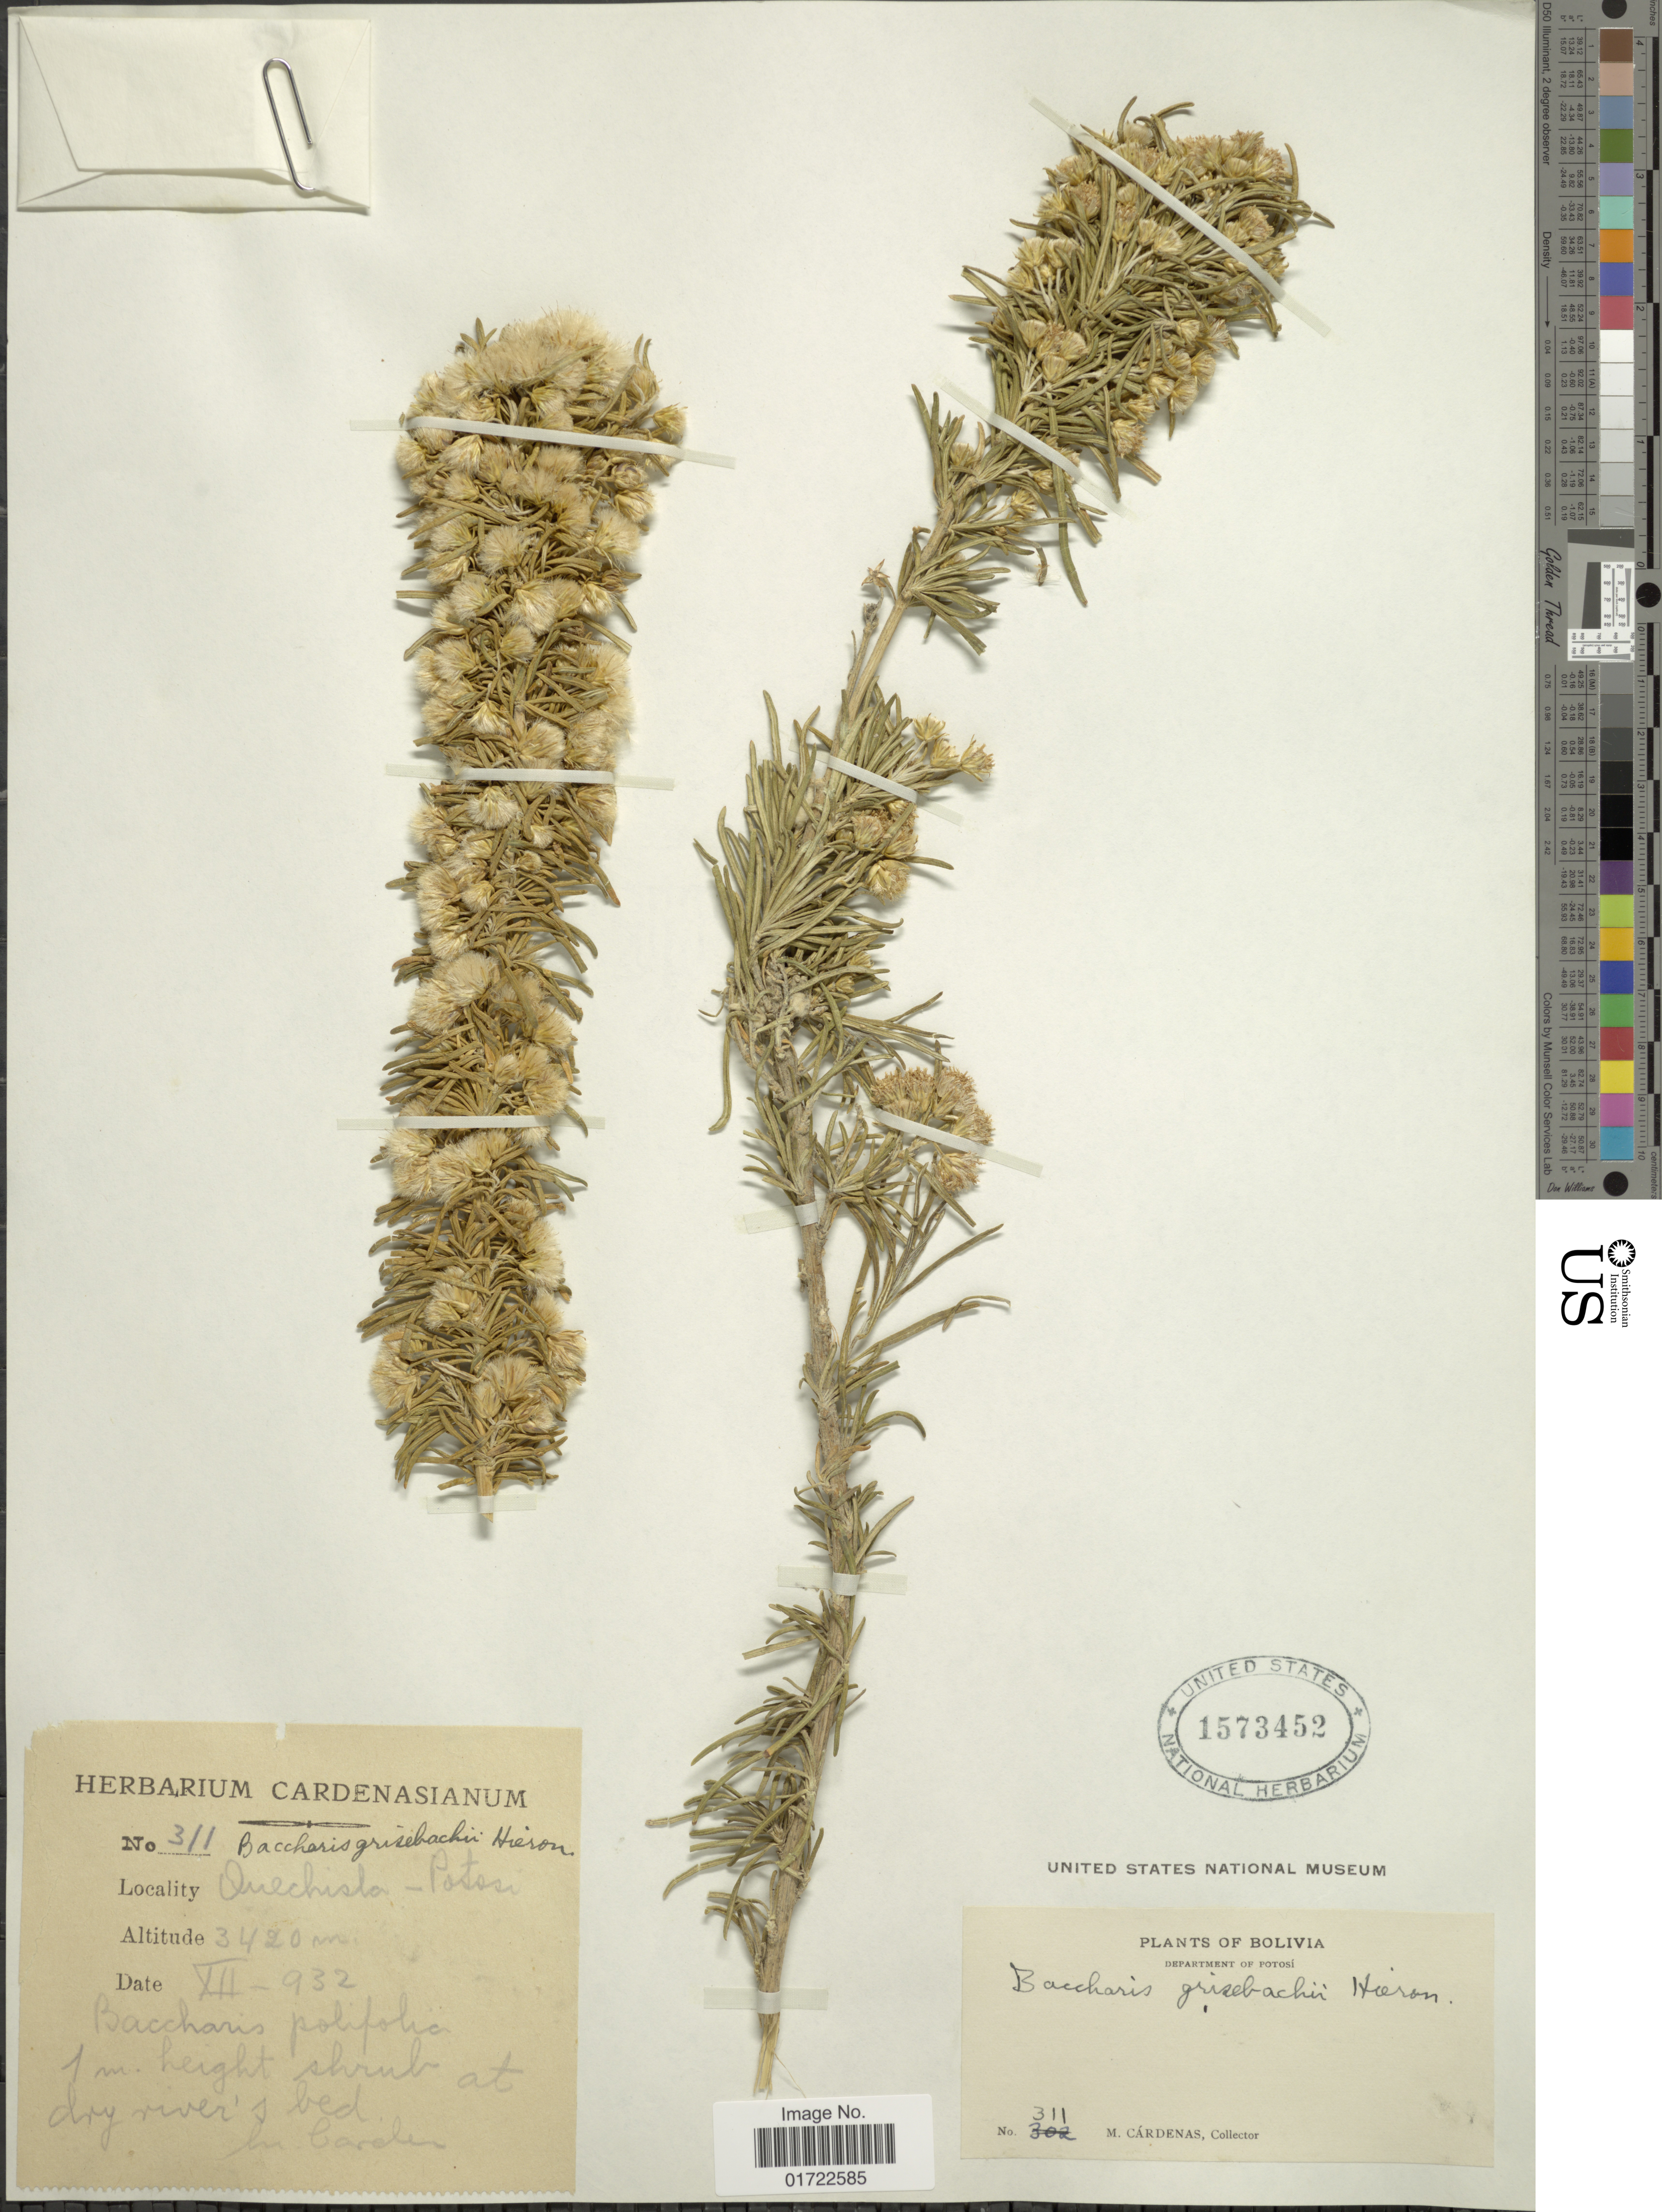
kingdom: Plantae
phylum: Tracheophyta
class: Magnoliopsida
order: Asterales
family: Asteraceae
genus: Baccharis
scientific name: Baccharis grisebachii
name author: Hieron.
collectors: M. Cárdenas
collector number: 311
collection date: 1932-12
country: Bolivia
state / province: Potosi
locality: Quechisla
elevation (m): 3420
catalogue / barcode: US 1573452